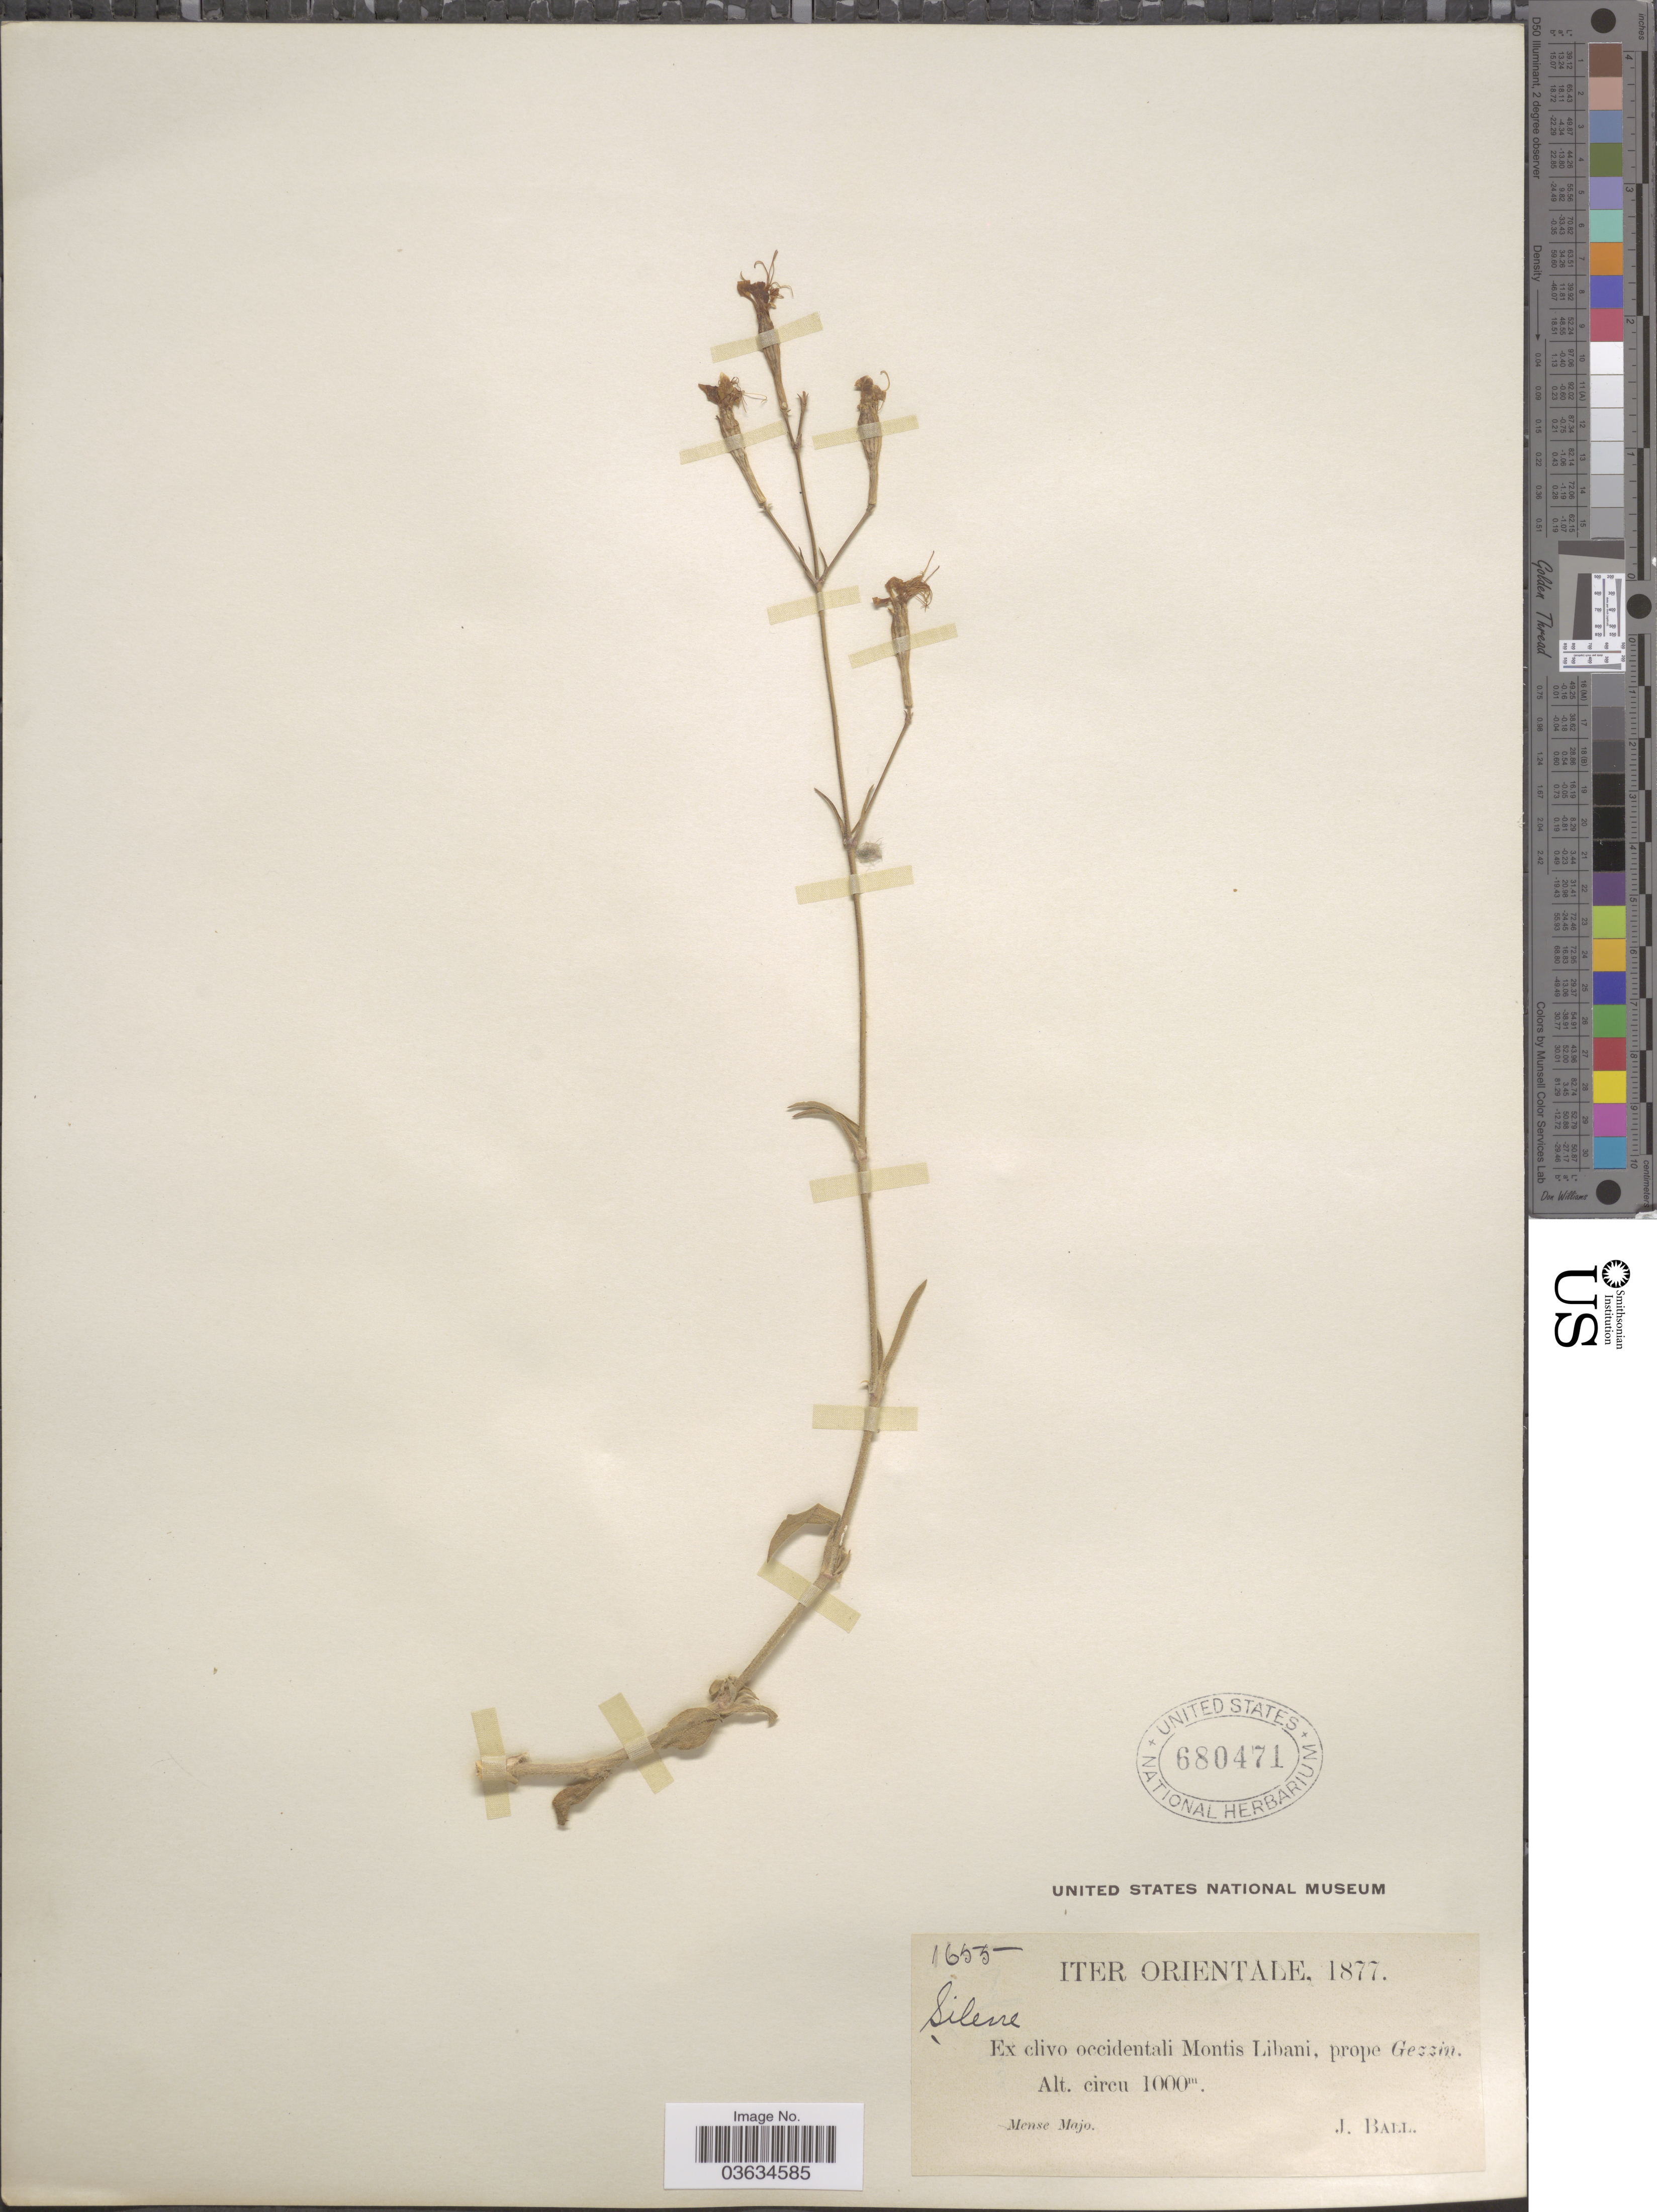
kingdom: Plantae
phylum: Tracheophyta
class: Magnoliopsida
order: Caryophyllales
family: Caryophyllaceae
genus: Silene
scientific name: Silene sp.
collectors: J. Ball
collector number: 1655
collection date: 1877-05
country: Lebanon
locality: Iter Orientale. Ex clivo occidentali Montis Libani, prope Gezzin.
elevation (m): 1000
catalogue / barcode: US 680471